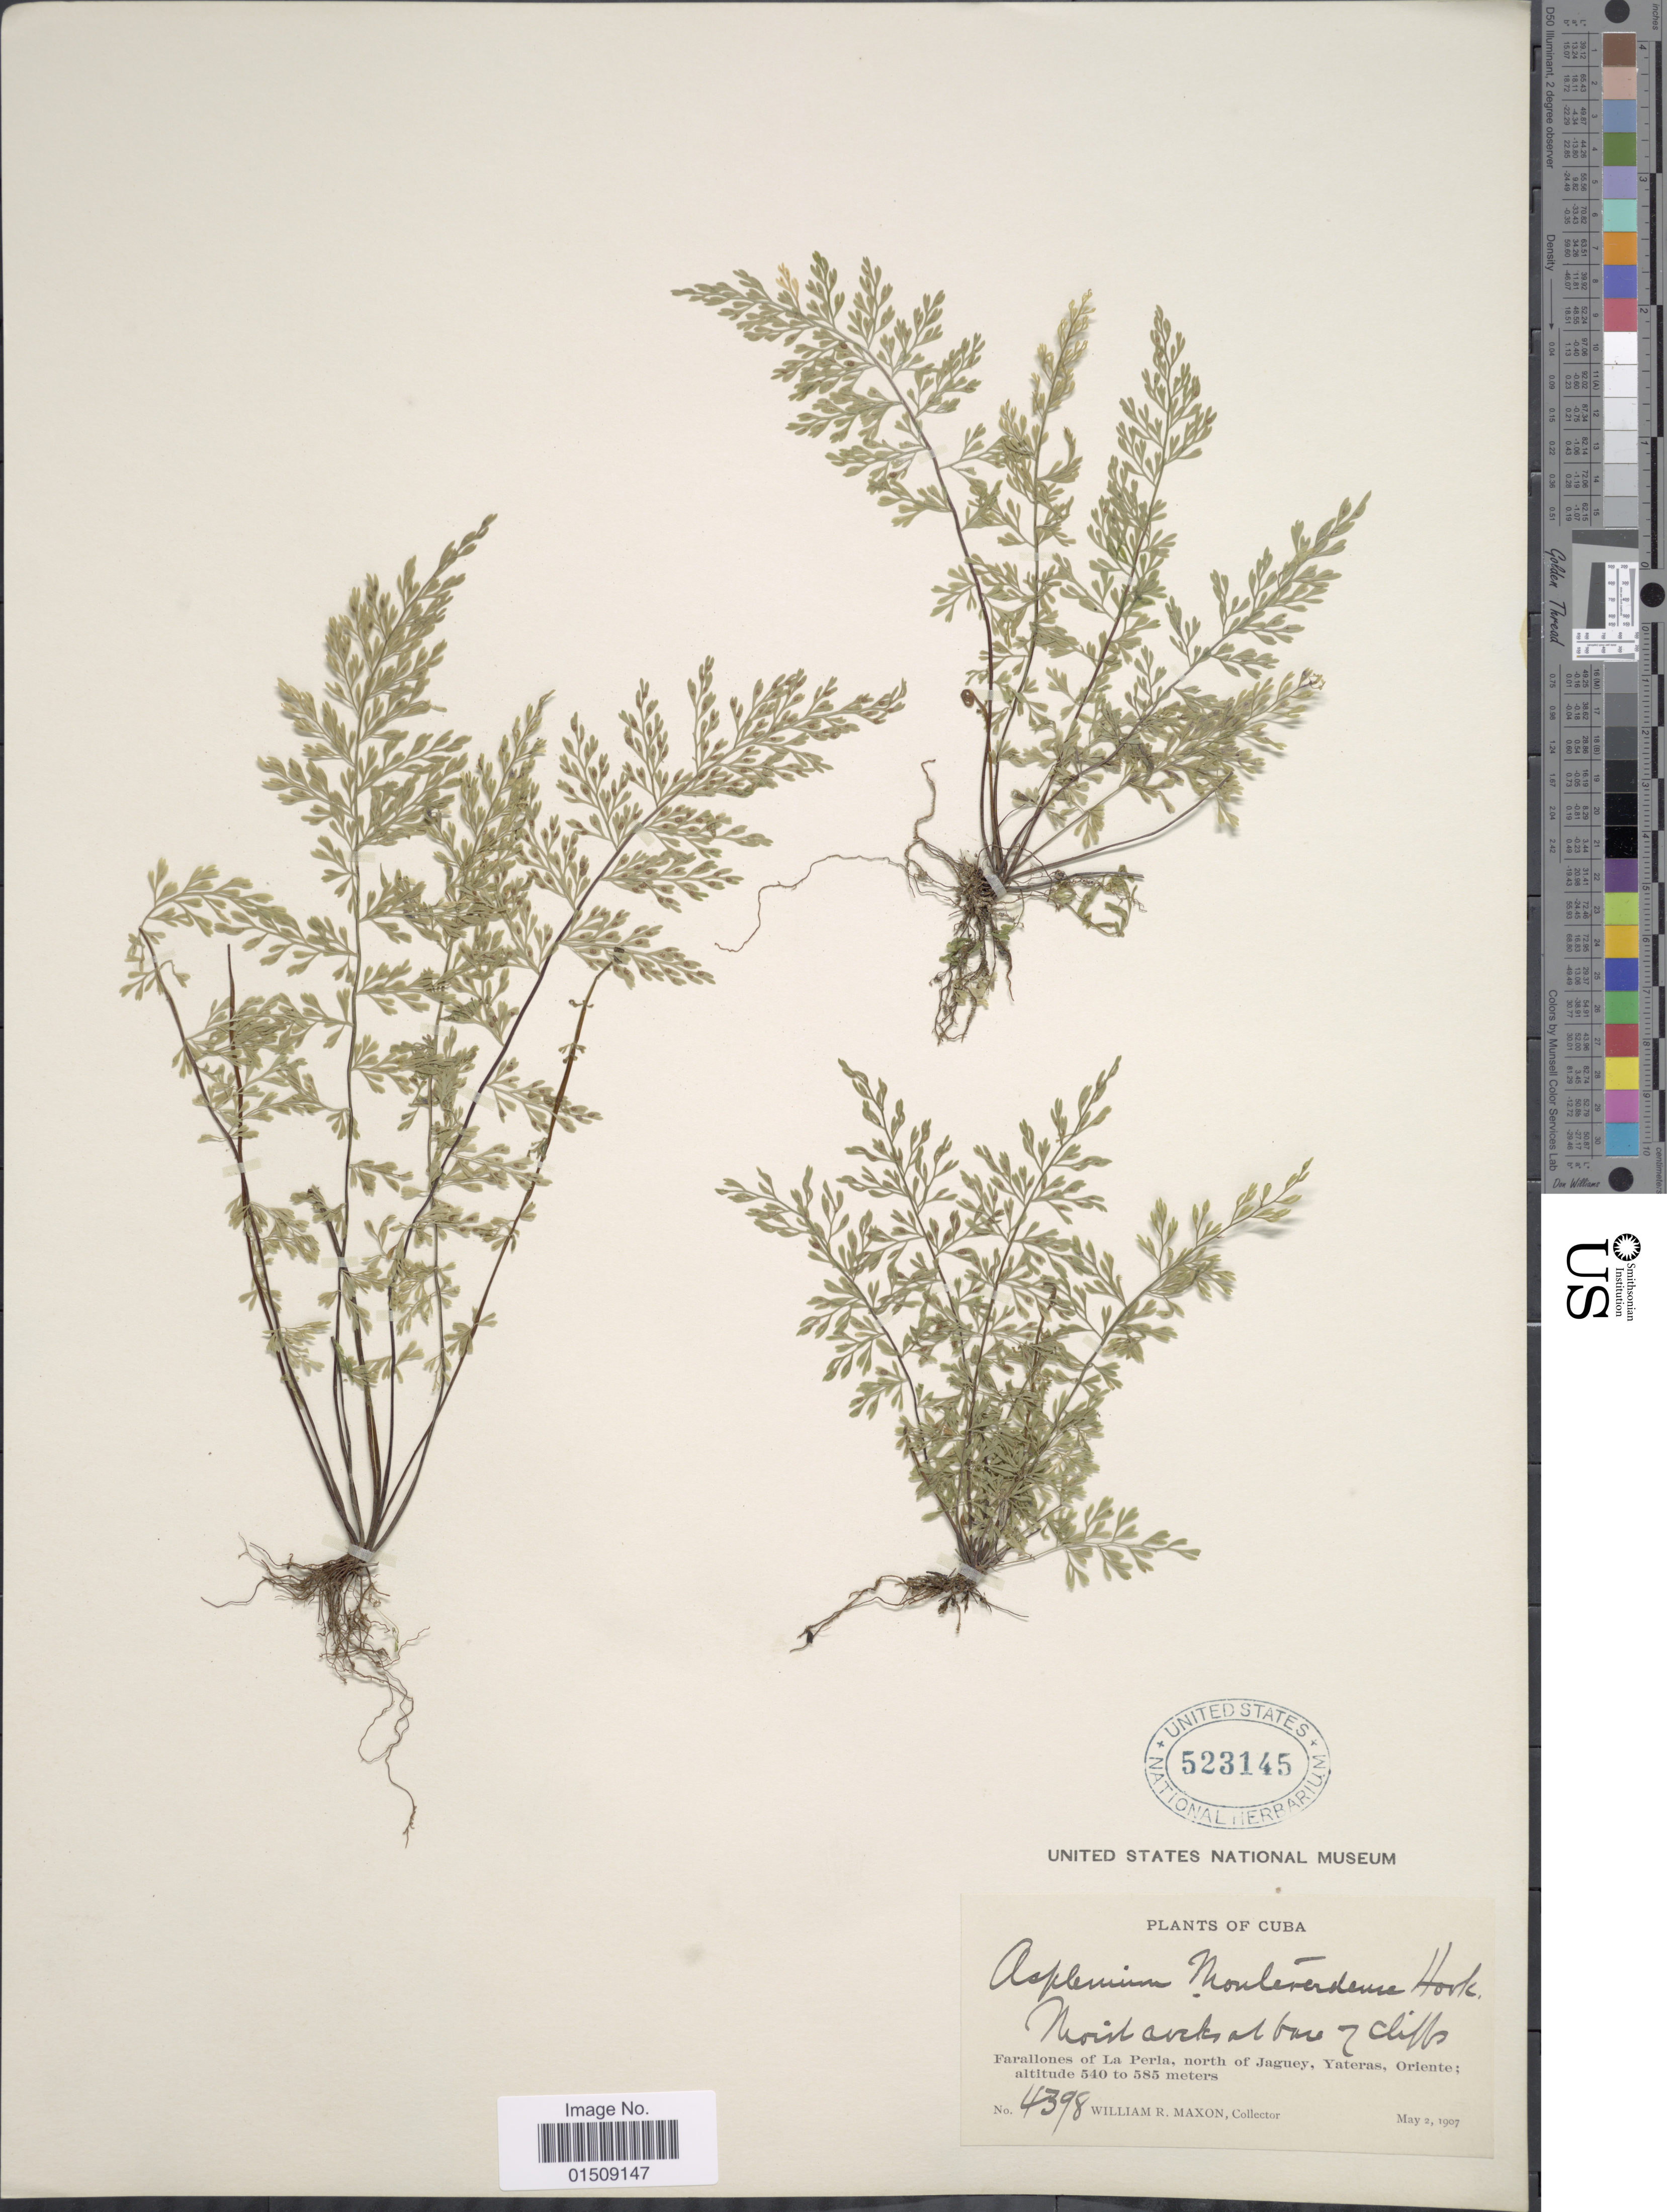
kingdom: Plantae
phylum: Tracheophyta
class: Polypodiopsida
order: Polypodiales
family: Aspleniaceae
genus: Asplenium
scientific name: Asplenium myriophyllum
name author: (Sw.) C. Presl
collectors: W. R. Maxon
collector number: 4398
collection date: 1907-05-02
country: Cuba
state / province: Oriente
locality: Farallones of La Perla, north of Jaguey, Yateras, Oriente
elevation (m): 540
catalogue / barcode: US 523145